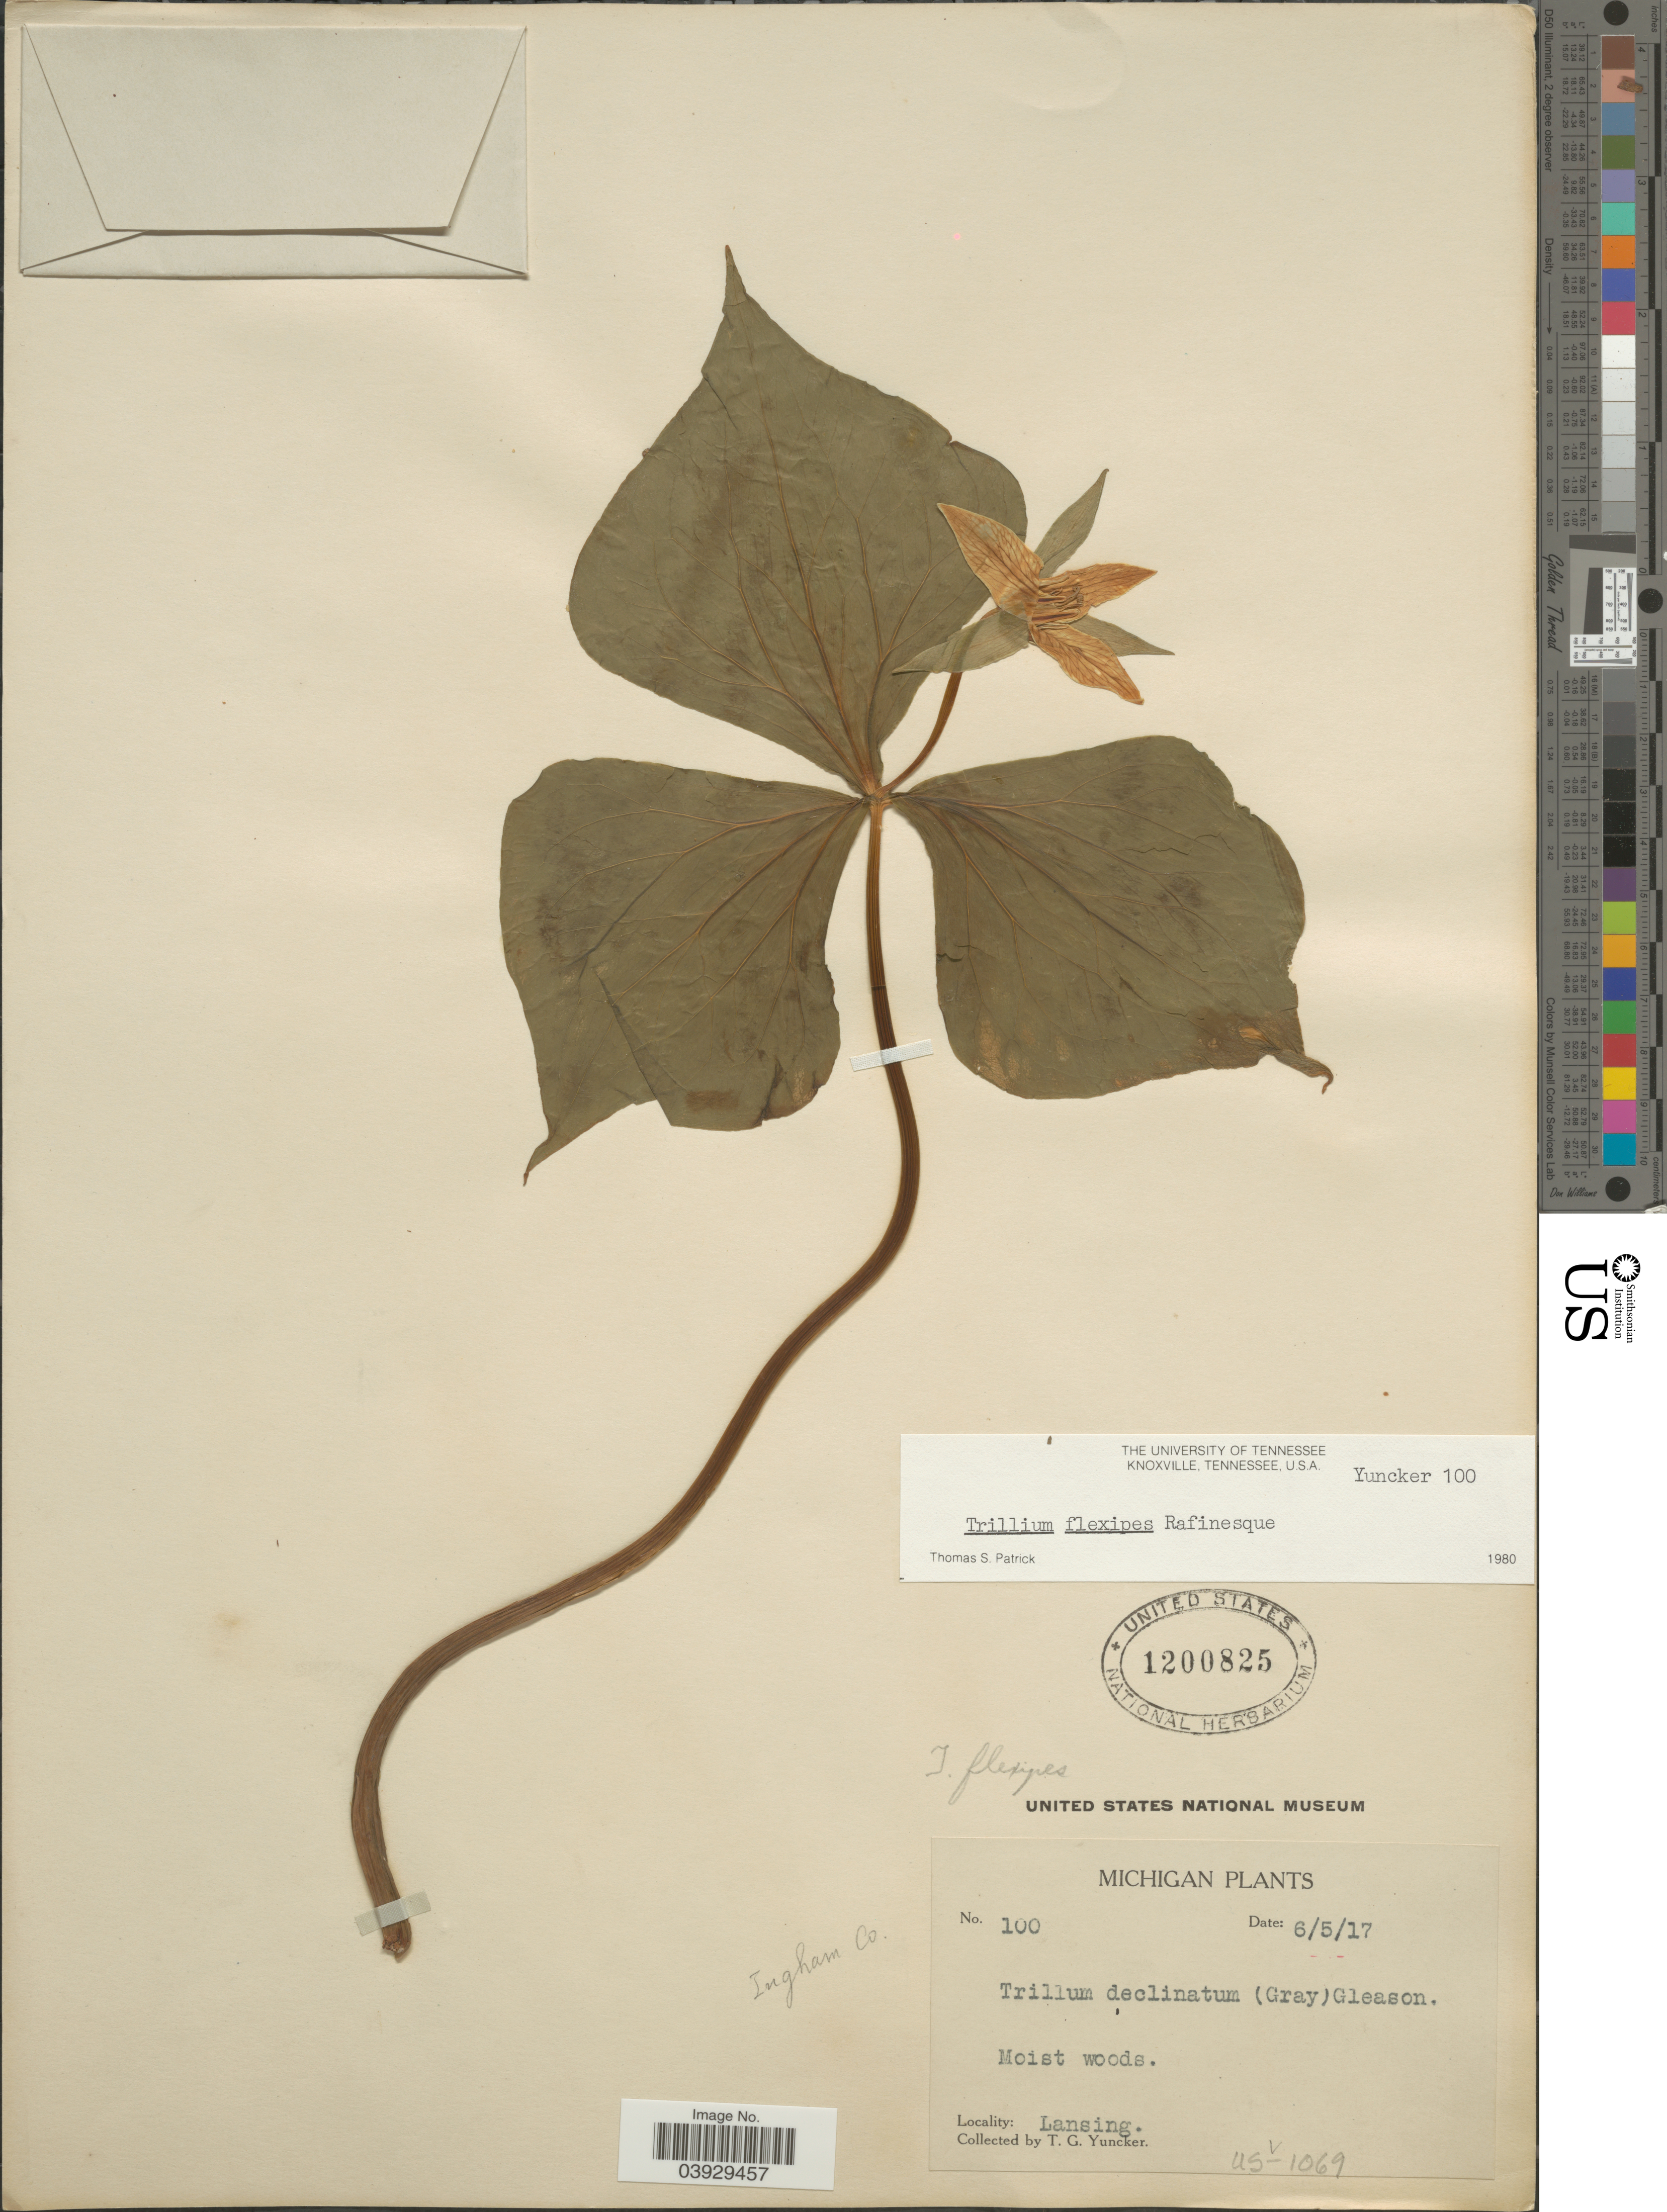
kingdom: Plantae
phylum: Tracheophyta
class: Liliopsida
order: Liliales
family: Melanthiaceae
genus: Trillium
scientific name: Trillium flexipes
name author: Raf.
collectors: T. G. Yuncker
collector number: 100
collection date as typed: Transcribed d/m/y: 5/6/17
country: United States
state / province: Michigan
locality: Ingham Co.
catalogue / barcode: US 1200825